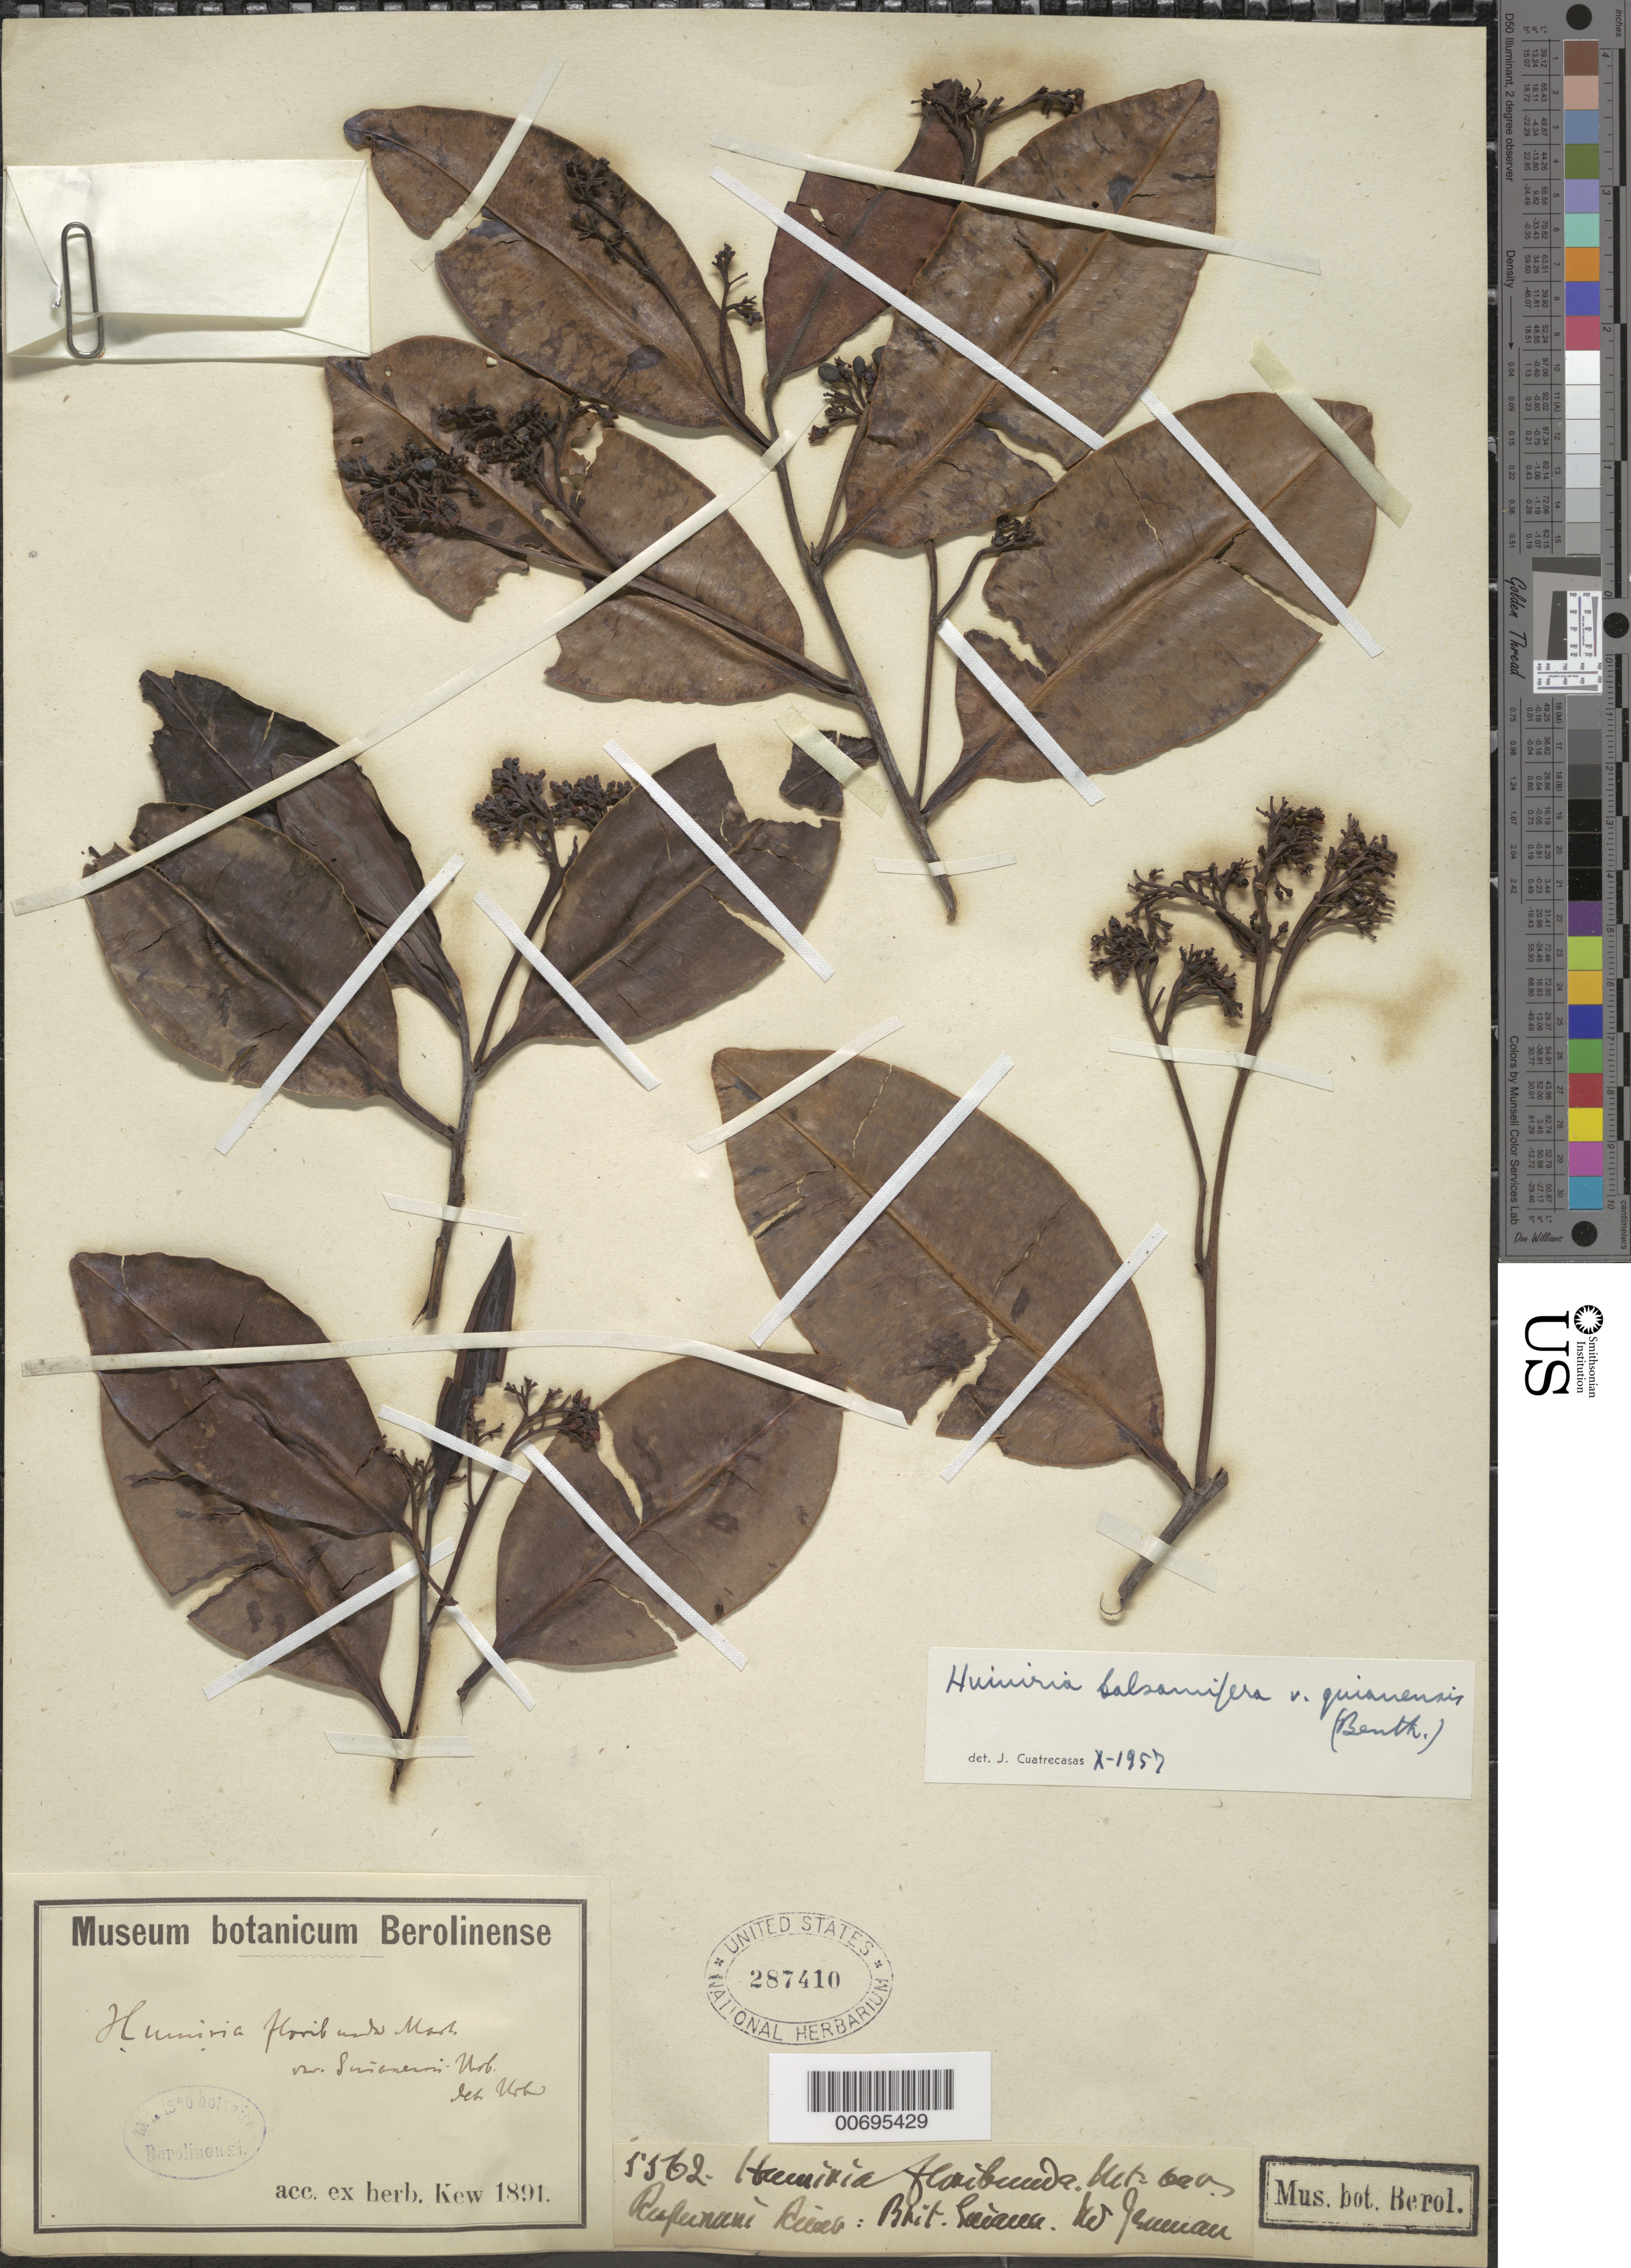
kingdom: Plantae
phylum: Tracheophyta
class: Magnoliopsida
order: Malpighiales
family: Humiriaceae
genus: Humiria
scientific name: Humiria balsamifera var. guianensis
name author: (Benth.) Cuatrec.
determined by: Cuatrecasas, J.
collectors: G. S. Jenman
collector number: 5562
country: Guyana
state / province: U. Takutu-U. Essequibo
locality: Rupununi River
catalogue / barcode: US 287410